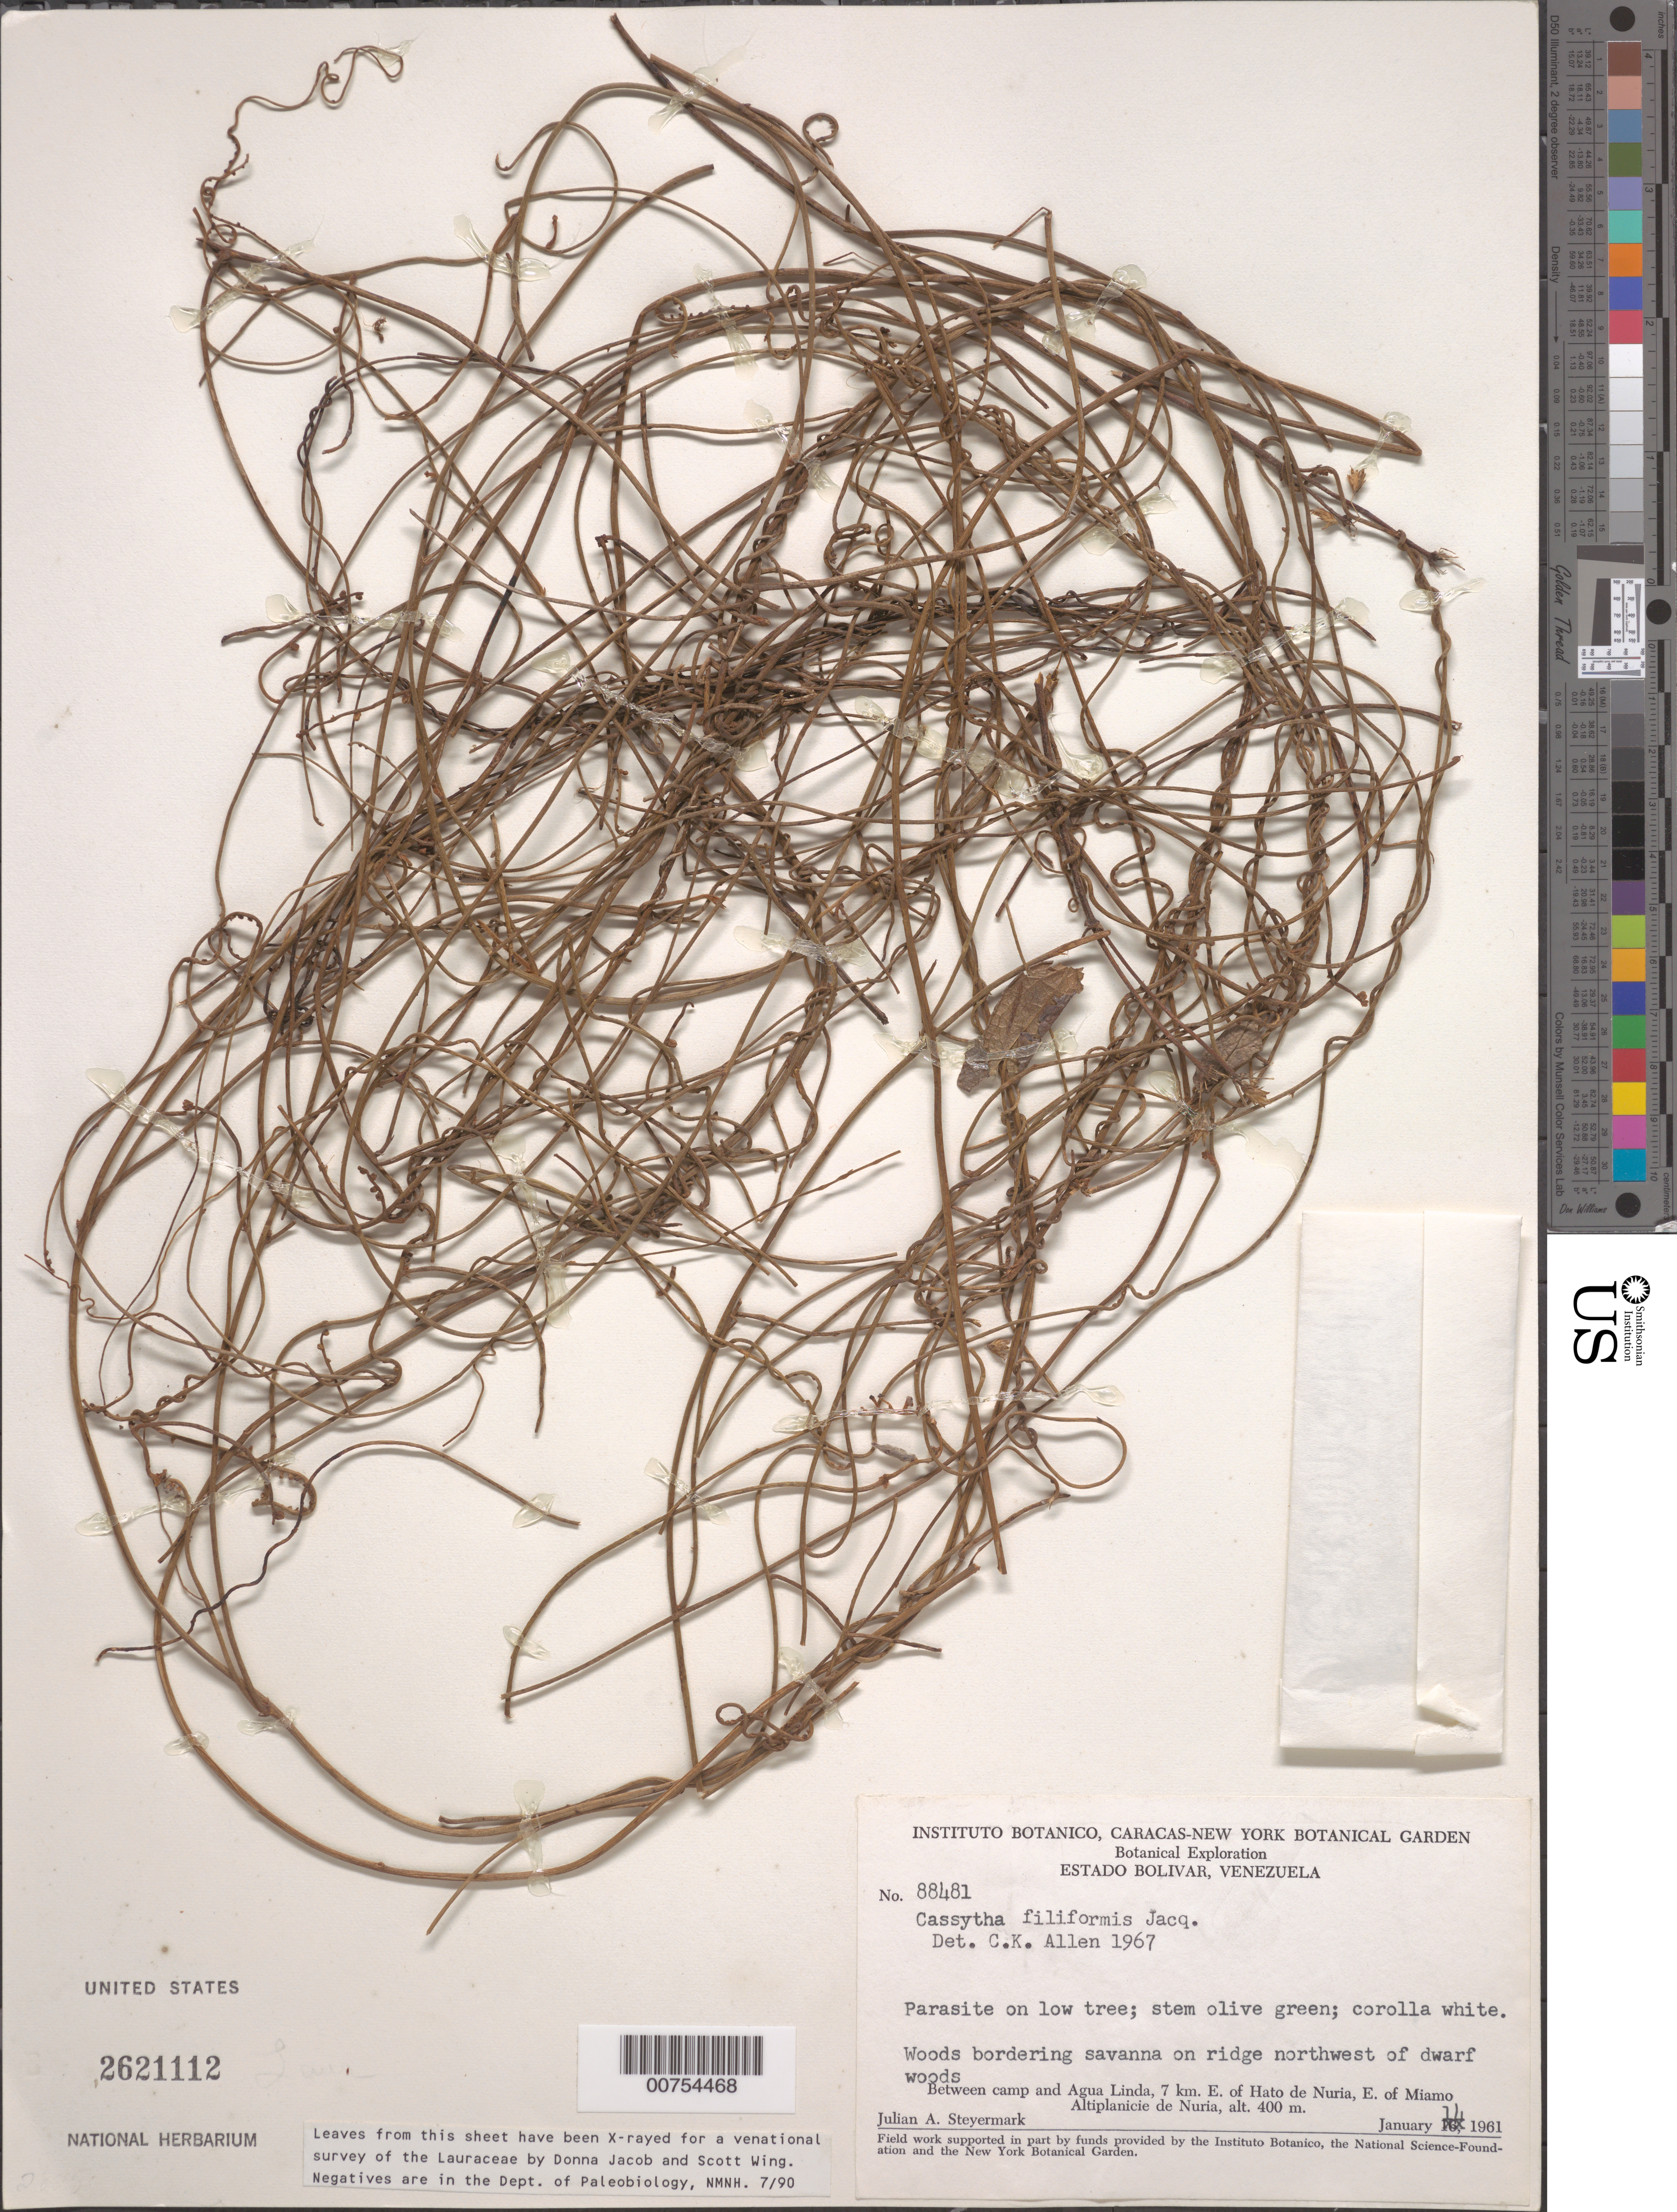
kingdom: Plantae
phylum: Tracheophyta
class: Magnoliopsida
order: Laurales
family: Lauraceae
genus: Cassytha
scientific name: Cassytha filiformis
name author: L.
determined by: Allen, C. K.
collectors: J. Steyermark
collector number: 88481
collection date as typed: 14-Jan-61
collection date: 1961-01-14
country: Venezuela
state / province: Bolívar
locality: Agua Linda, 7 km E of Hato de Nuria, E of Miamo, Altiplanicie de Nuria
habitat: Woods bordering savanna on ridge NW of dwarf wood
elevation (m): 400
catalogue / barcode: US 2621112